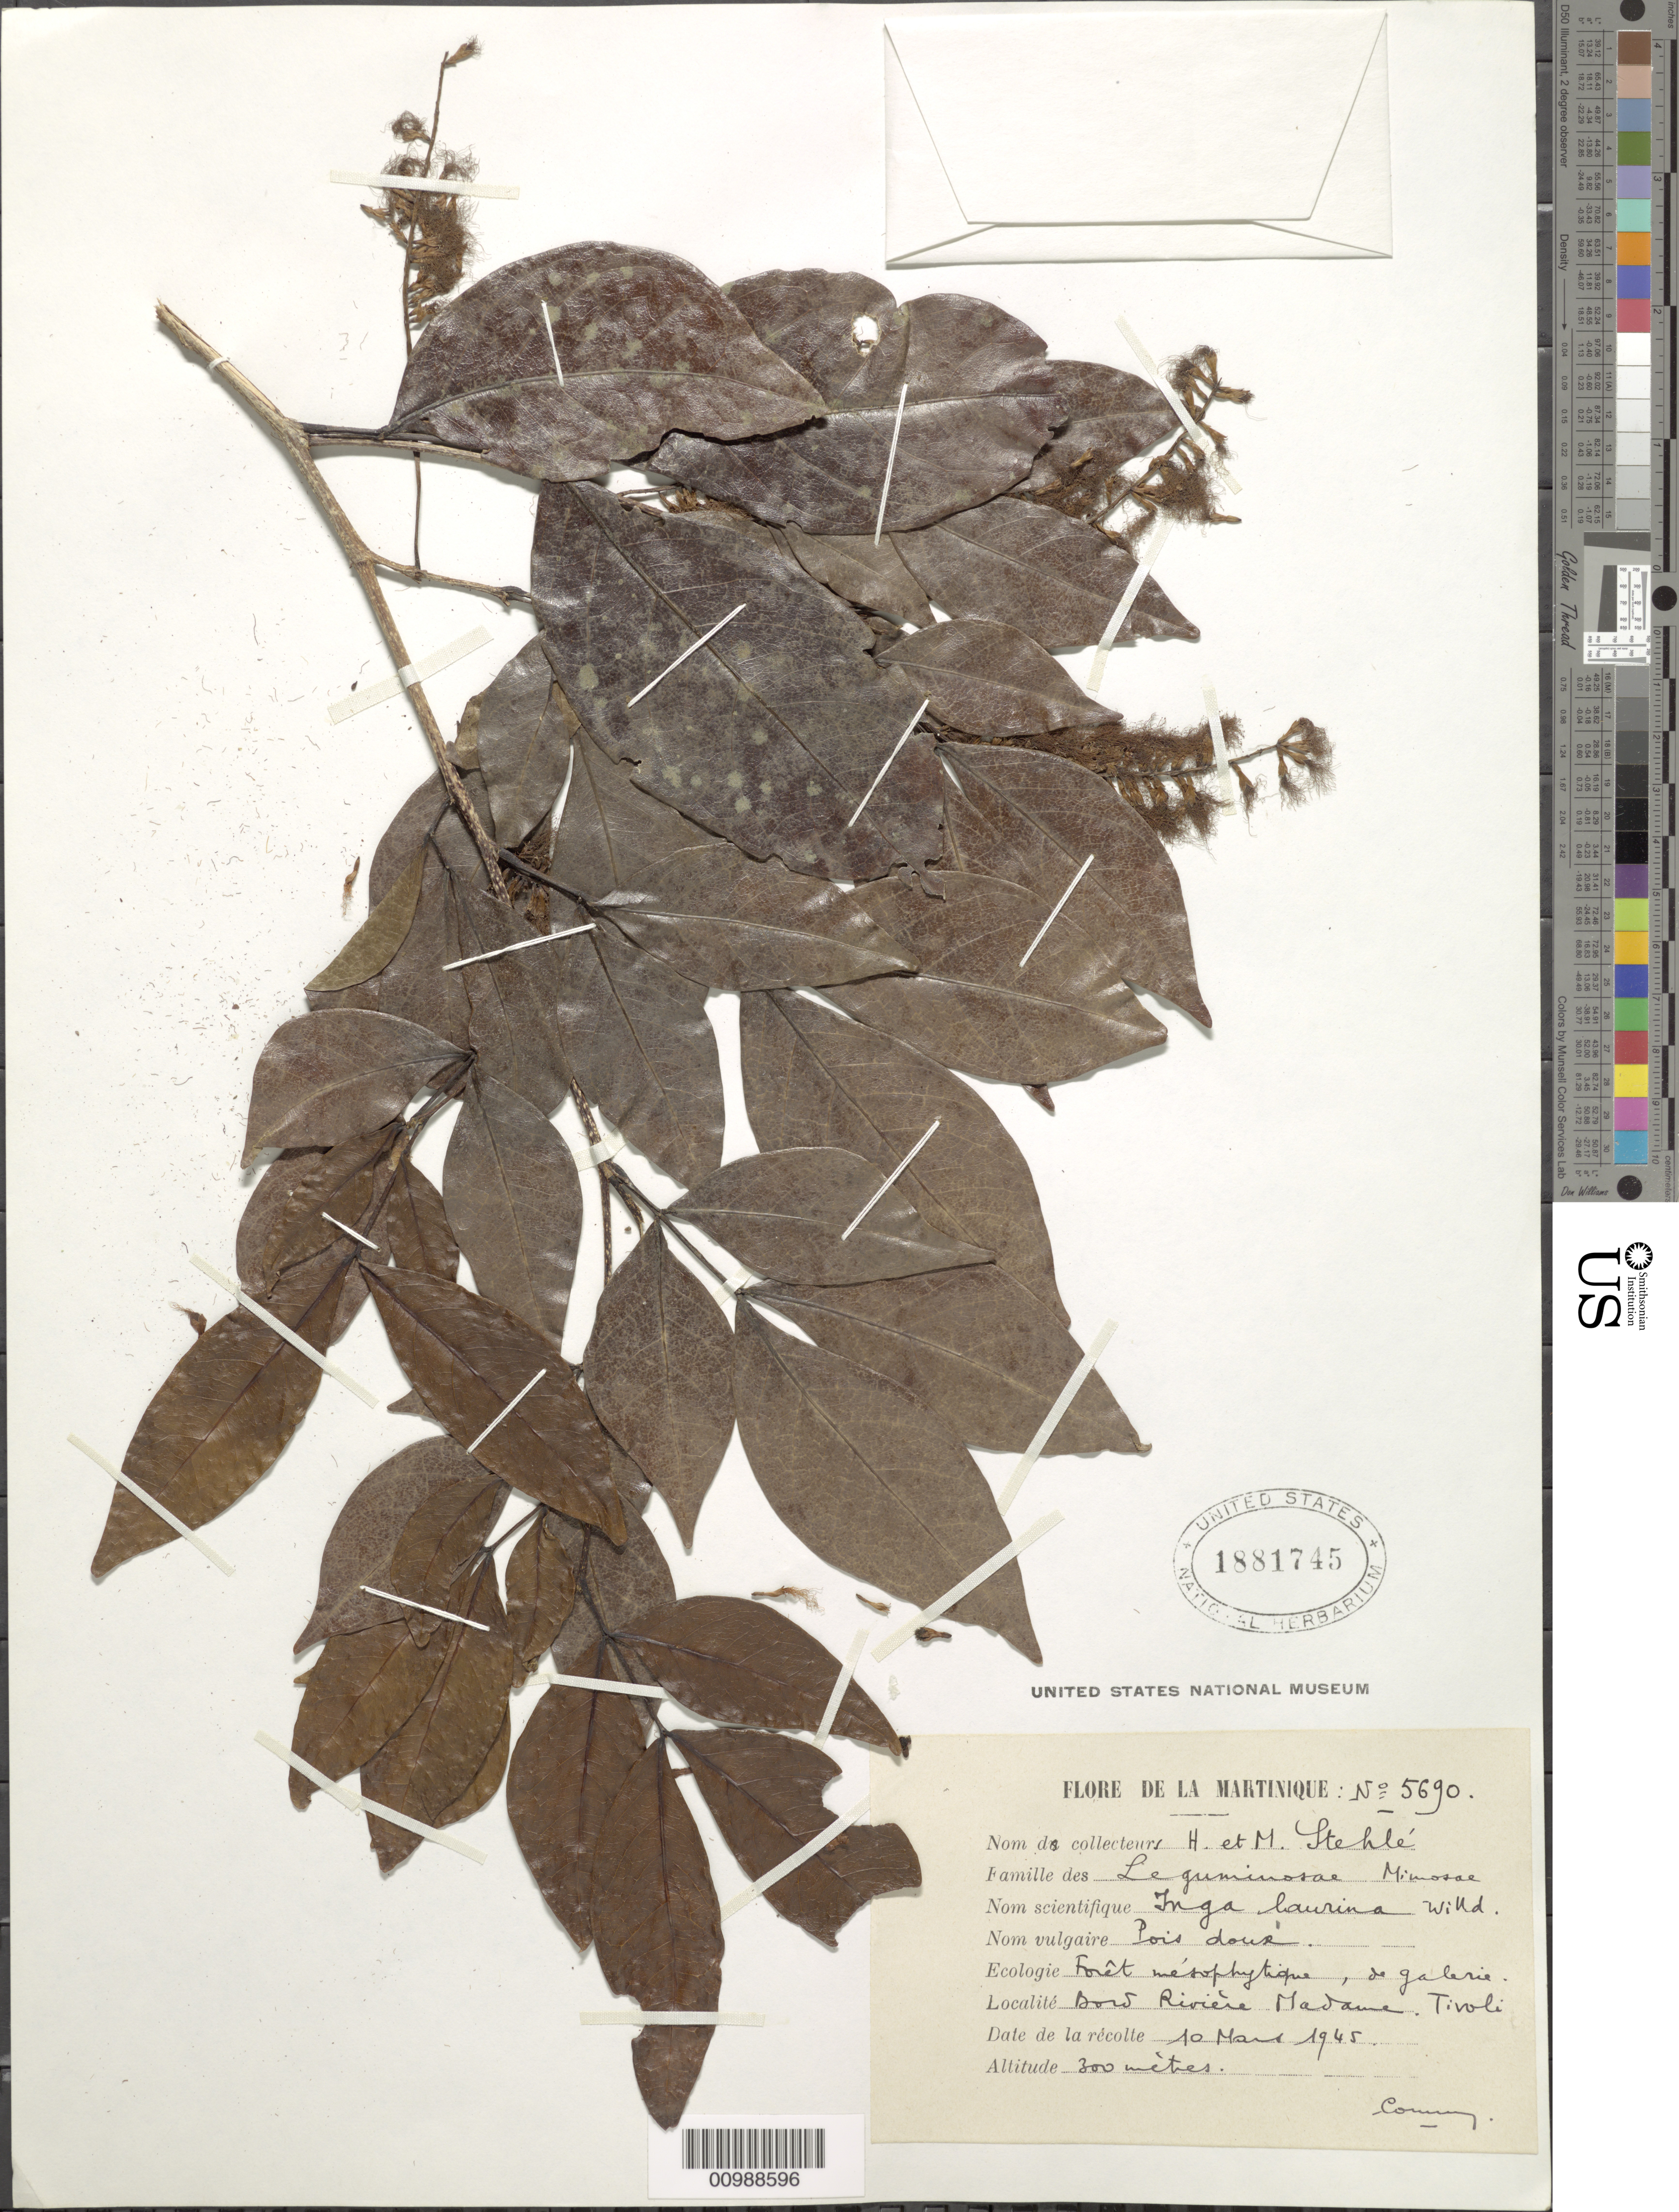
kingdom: Plantae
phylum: Tracheophyta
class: Magnoliopsida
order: Fabales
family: Fabaceae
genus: Inga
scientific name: Inga laurina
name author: (Sw.) Willd.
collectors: H. Stehlé & M. Stehlé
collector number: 5690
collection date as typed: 10 Mar 1945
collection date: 1945-03-10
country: Martinique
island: Martinique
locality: Tivoli; Bow Riviere Madame.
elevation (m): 300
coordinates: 0 N, 0 E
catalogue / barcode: US 1881745